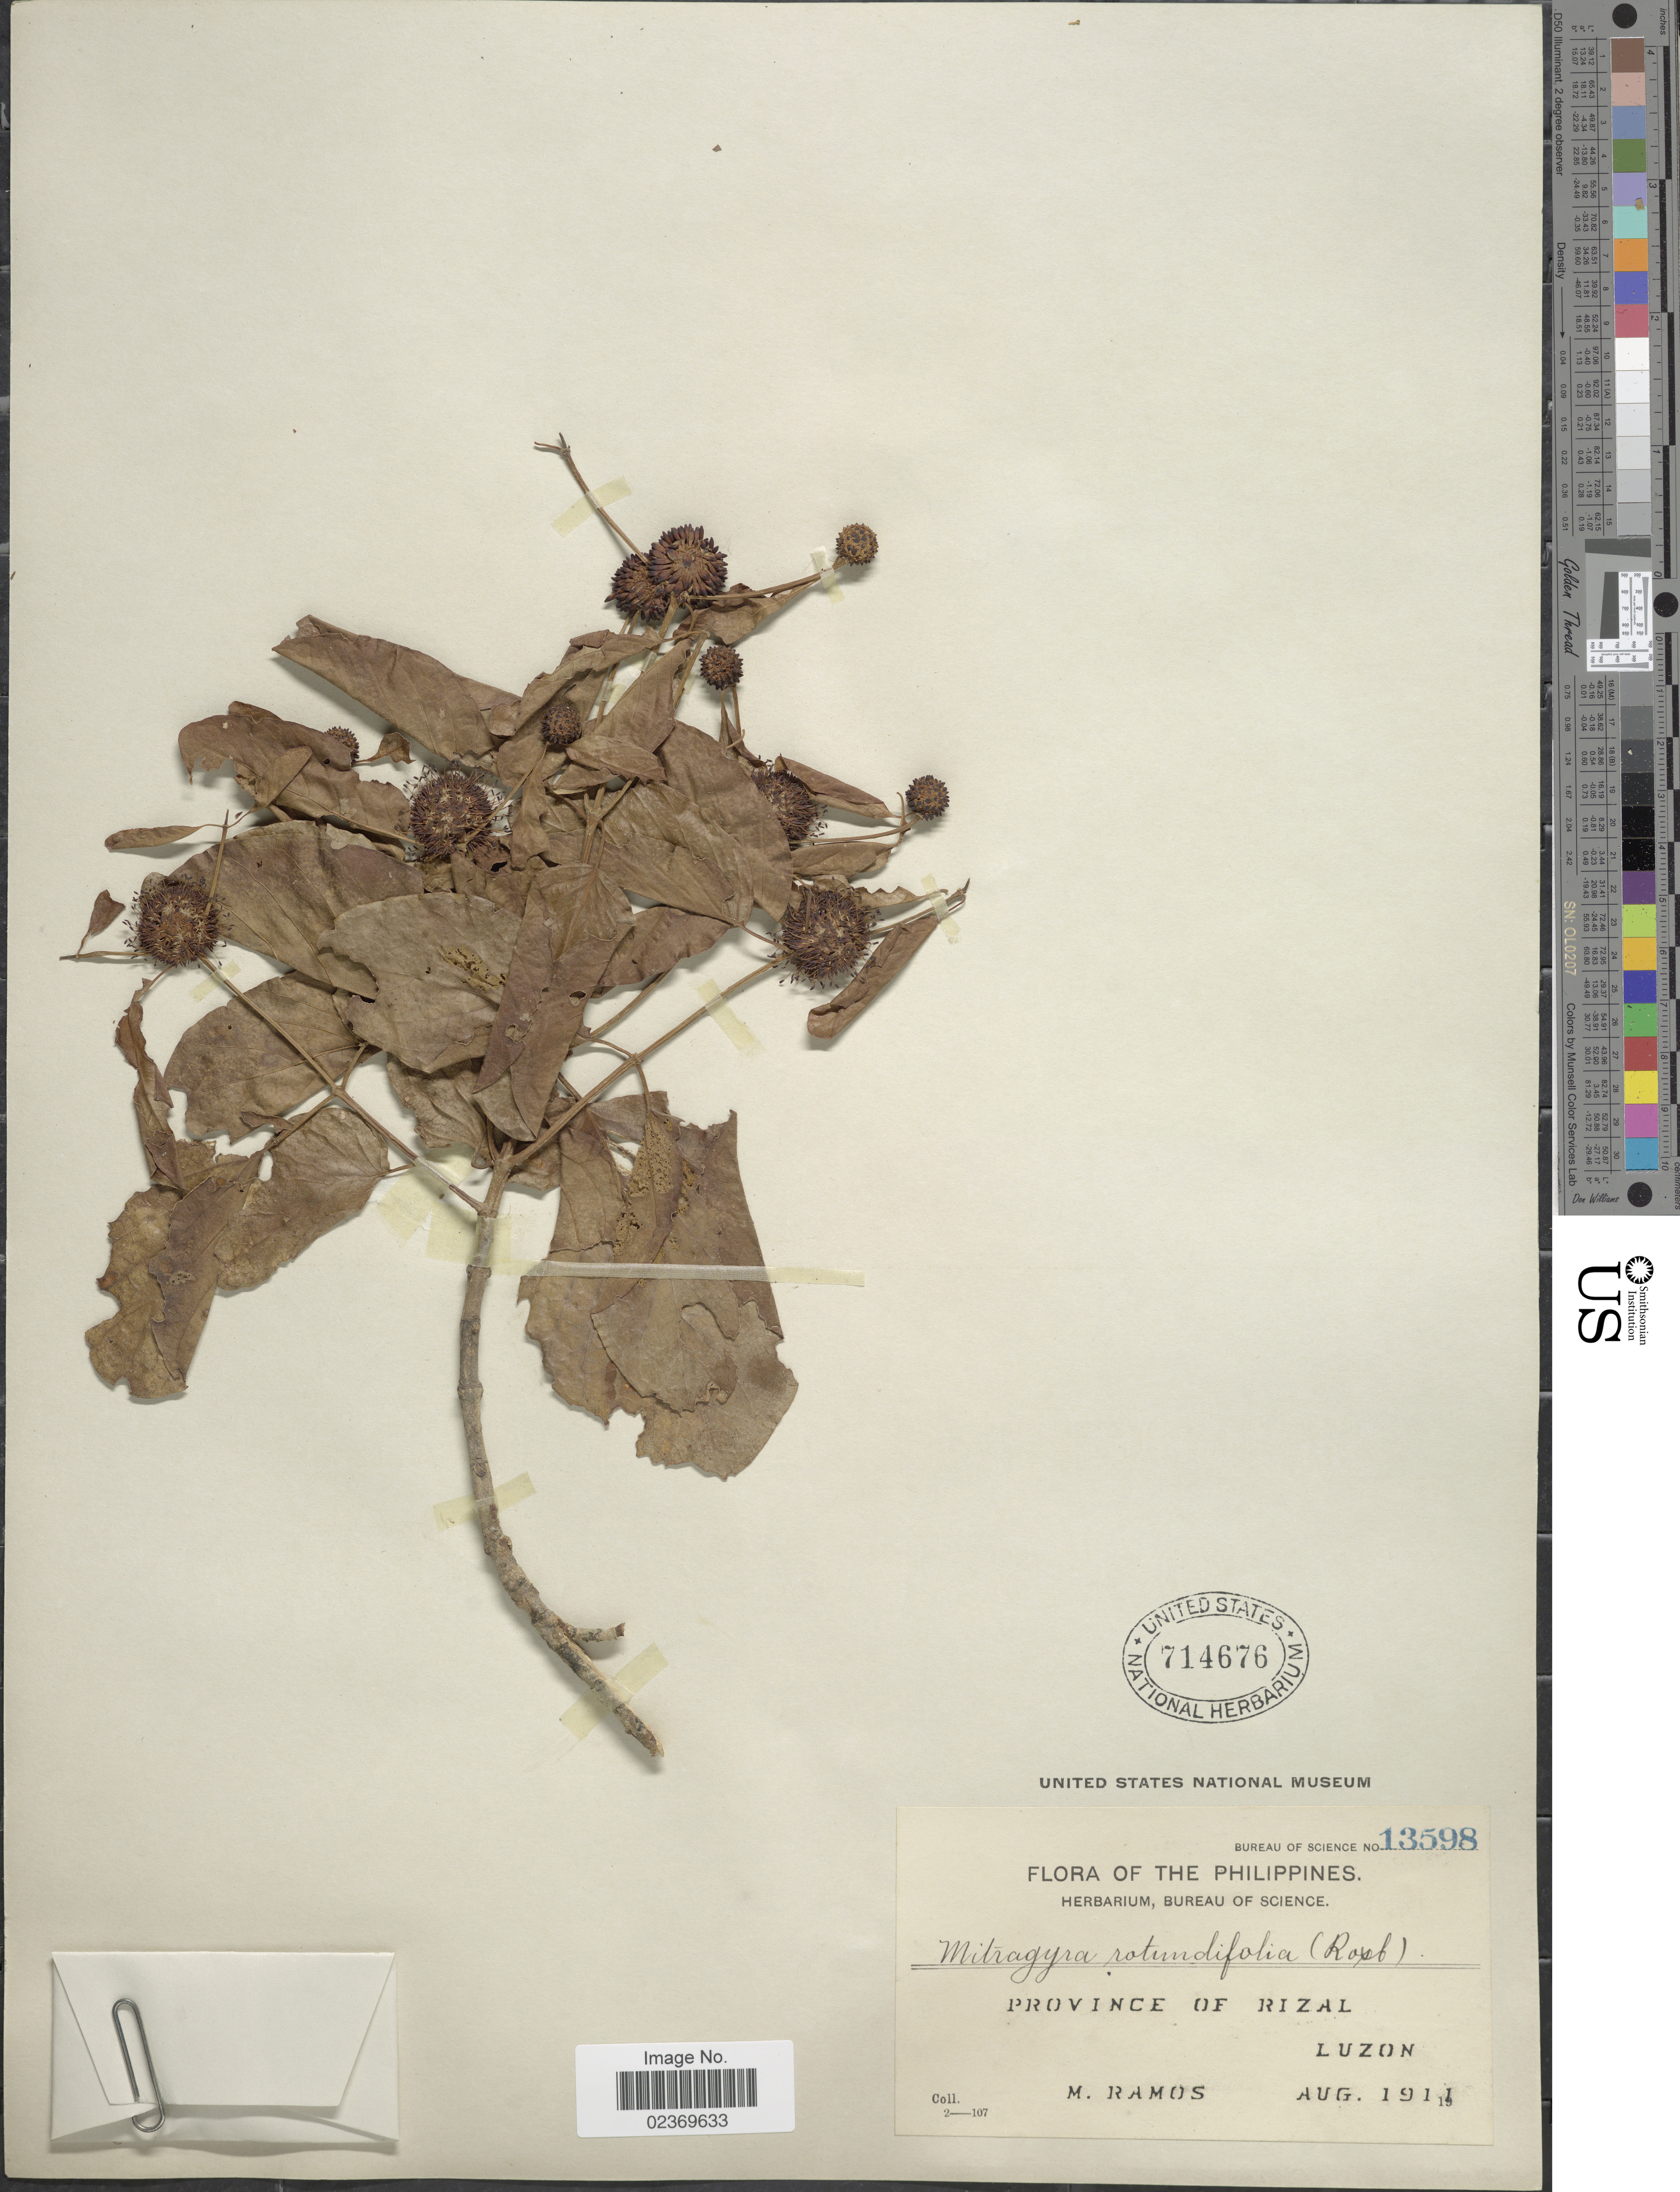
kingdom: Plantae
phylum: Tracheophyta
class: Magnoliopsida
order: Gentianales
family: Rubiaceae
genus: Mitragyna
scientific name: Mitragyna rotundifolia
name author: (Roxb.) Kuntze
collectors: M. Ramos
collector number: Bureau Of Science 13598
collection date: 1911-08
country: Philippines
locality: Province of Rizal, Luzon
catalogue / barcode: US 714676